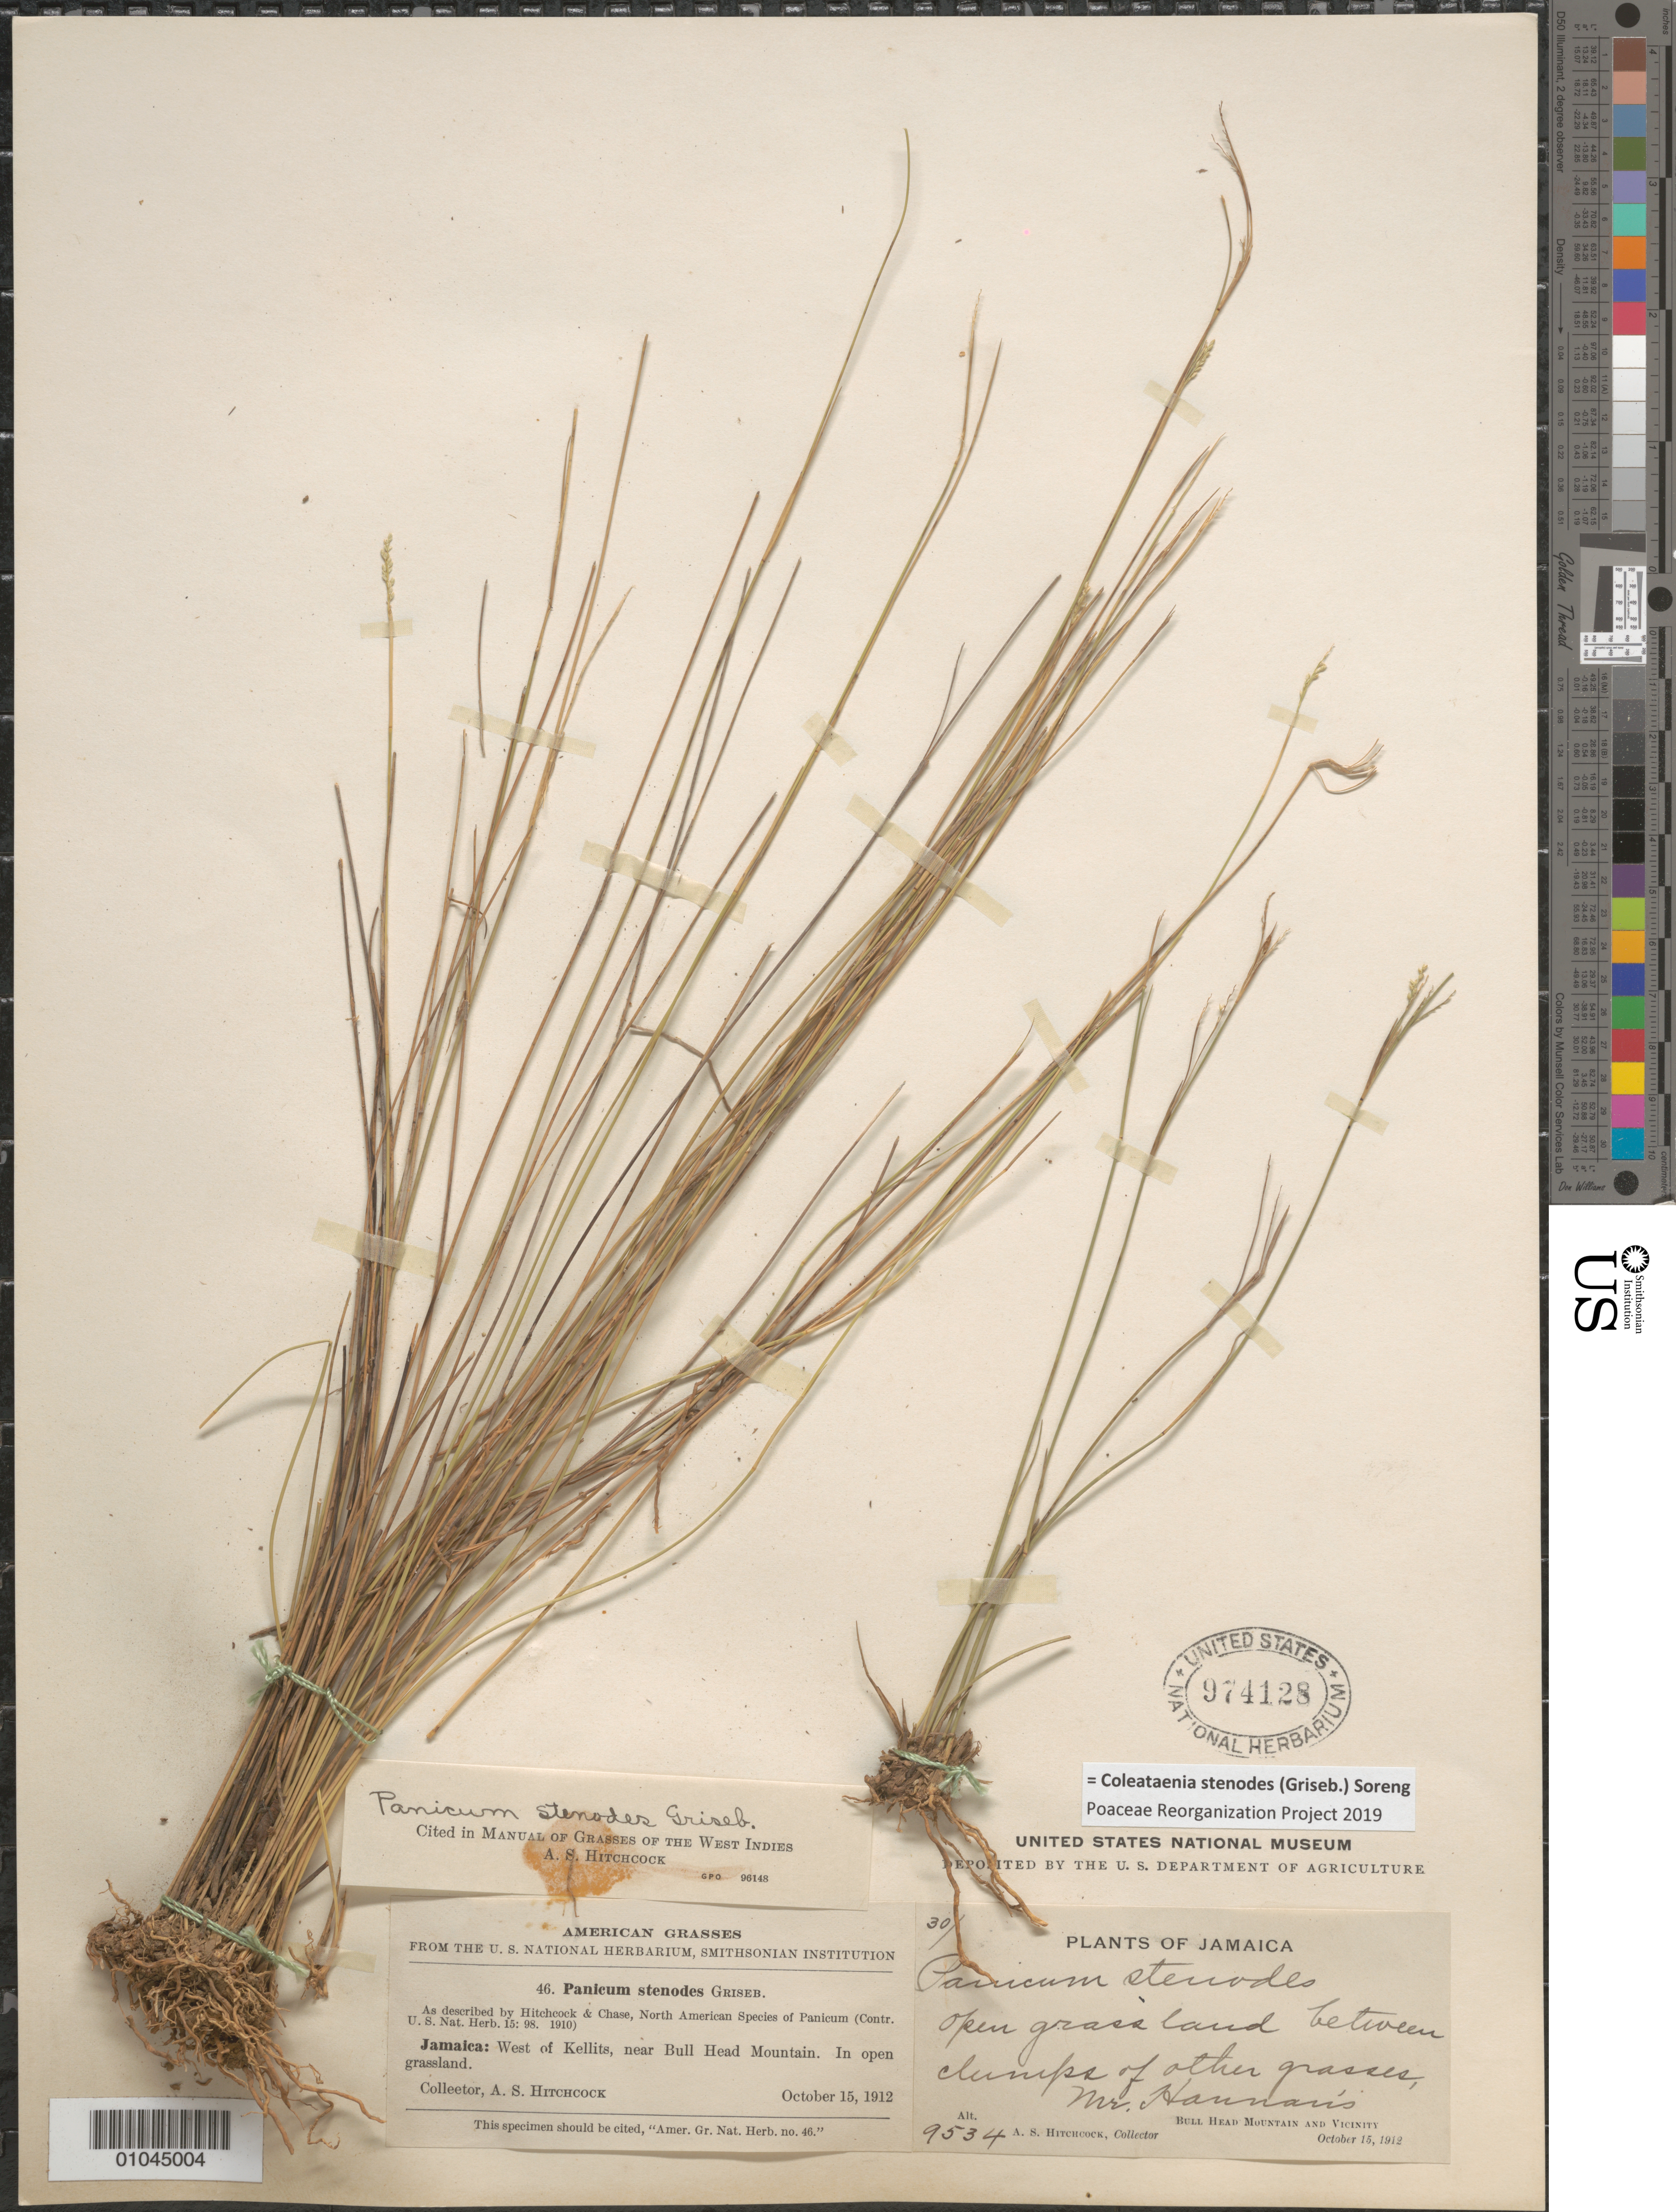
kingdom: Plantae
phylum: Tracheophyta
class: Liliopsida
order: Poales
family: Poaceae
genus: Panicum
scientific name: Panicum stenodes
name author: Griseb.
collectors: A. S. Hitchcock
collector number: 9534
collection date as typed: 15 Oct 1912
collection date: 1912-10-15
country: Jamaica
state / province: Clarendon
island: Jamaica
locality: Bull Head Mountain and vicinity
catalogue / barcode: US 974128